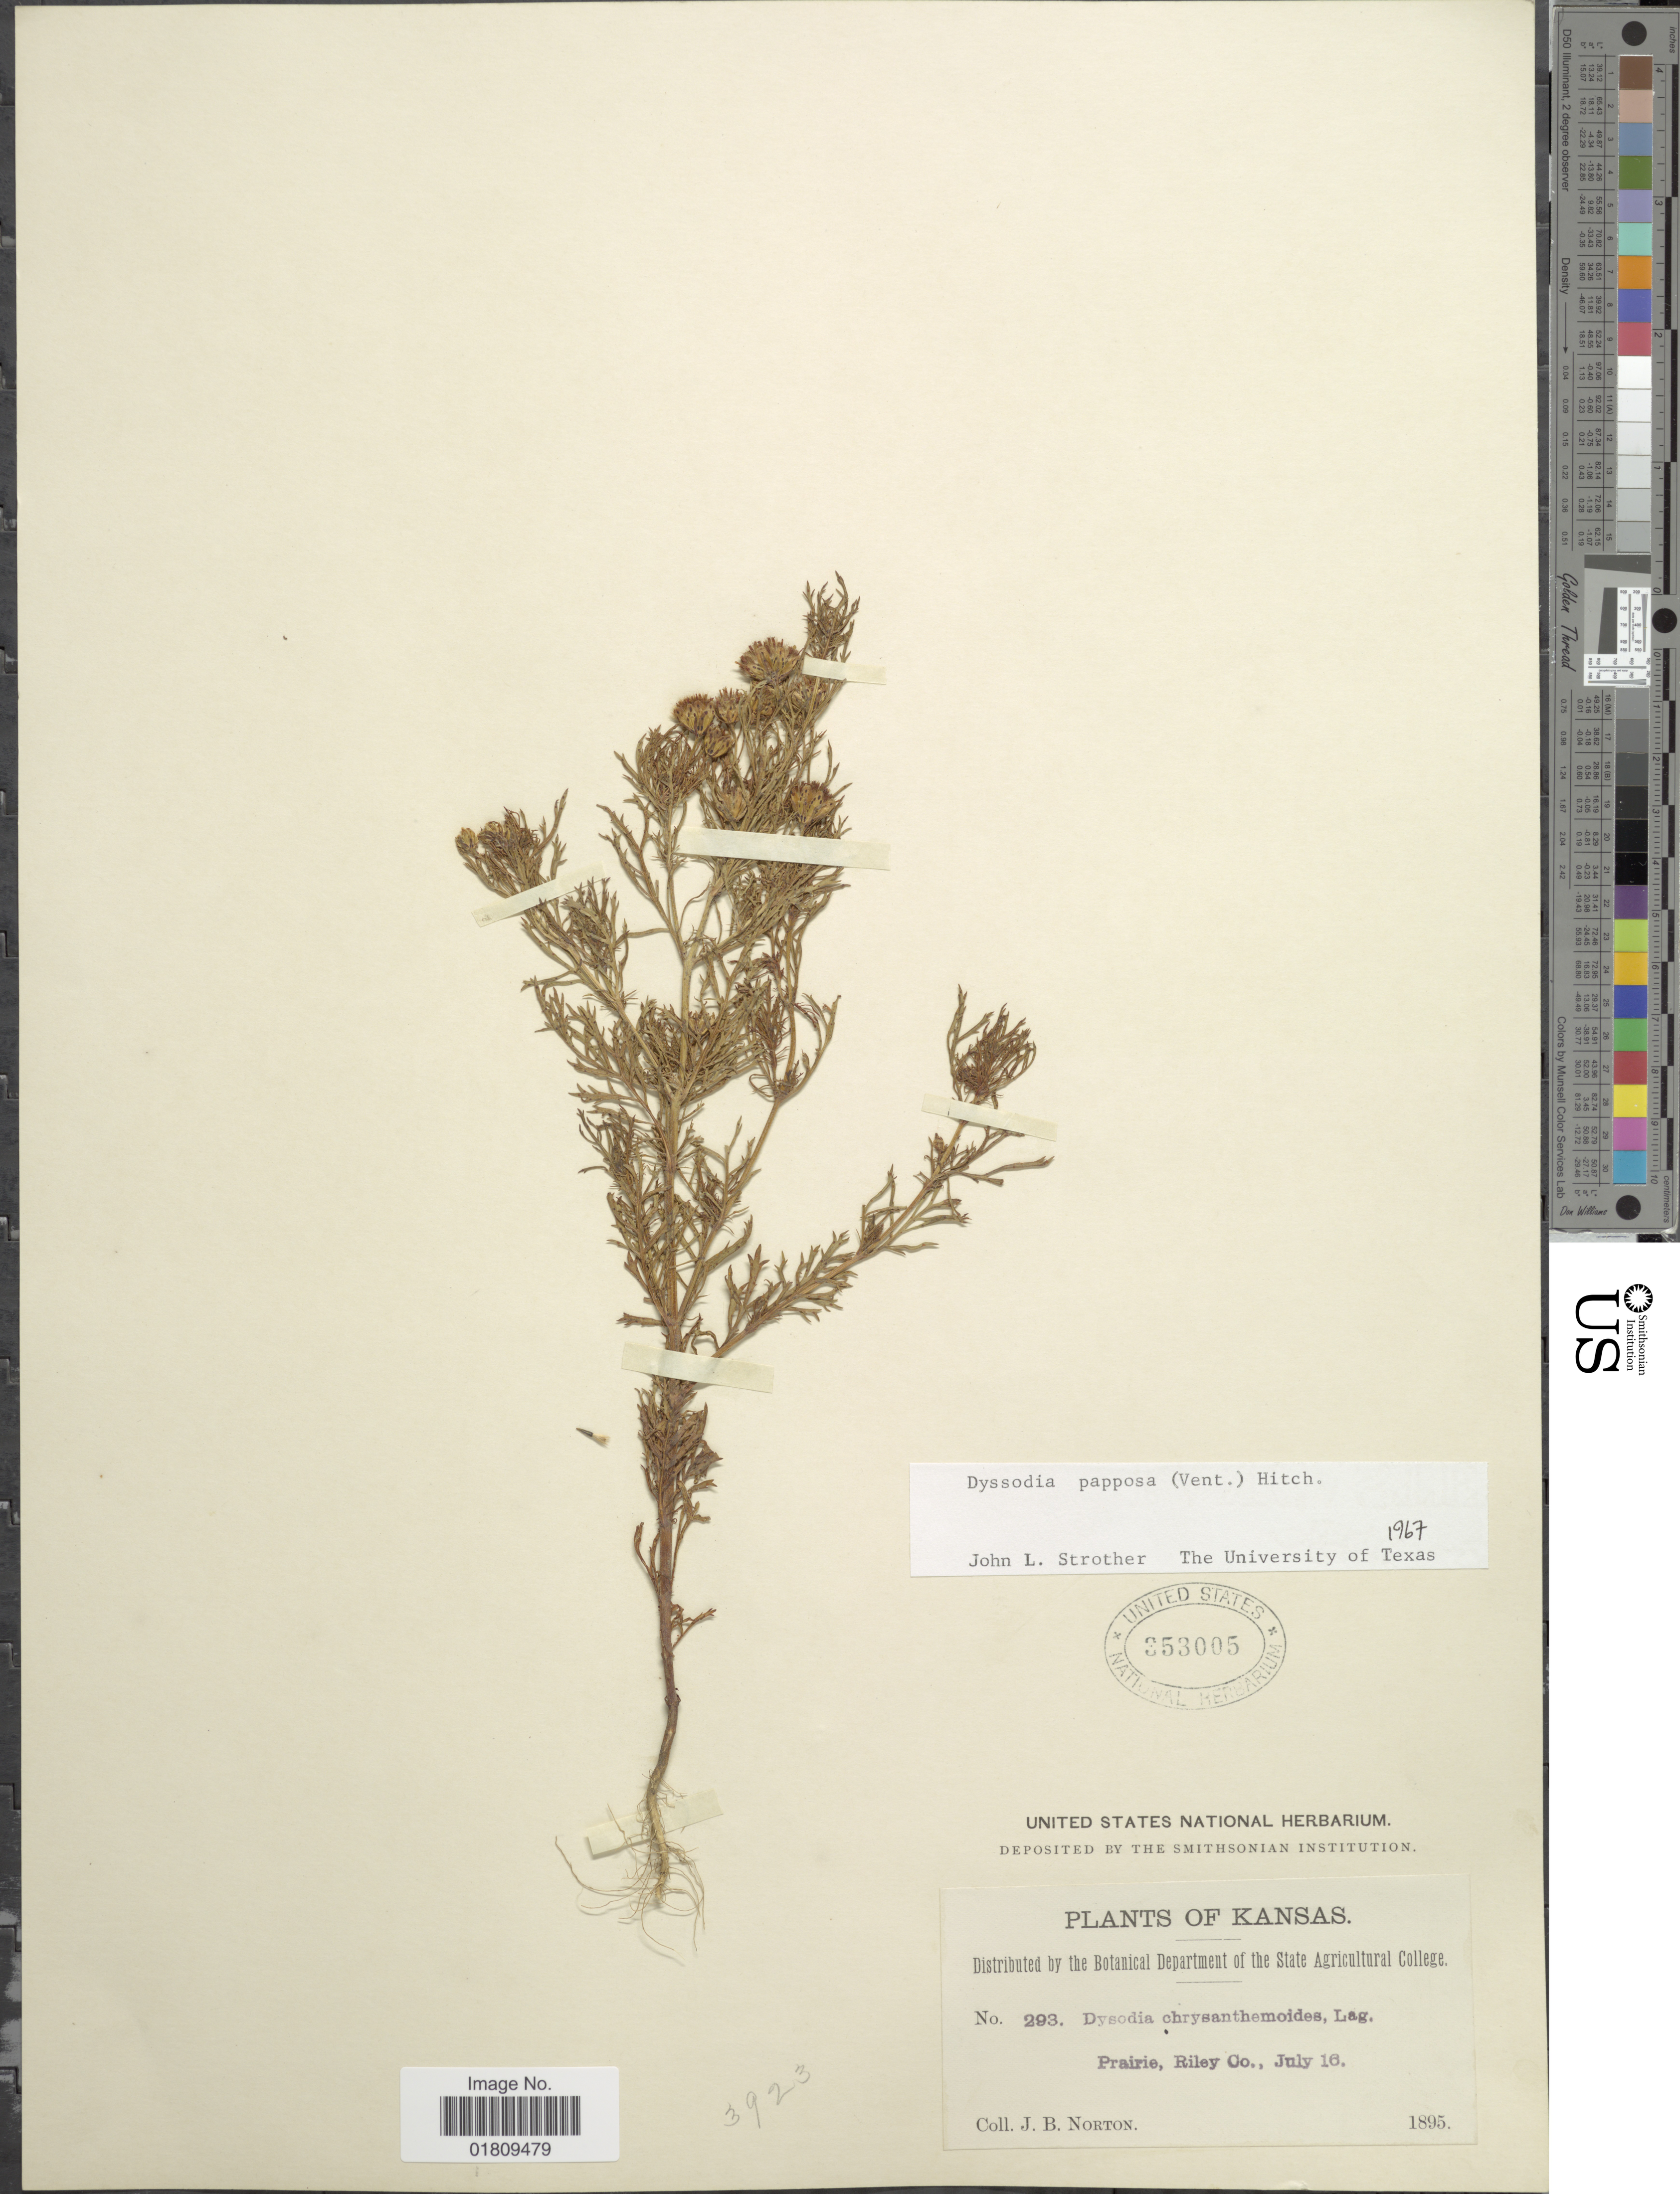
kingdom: Plantae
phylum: Tracheophyta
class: Magnoliopsida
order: Asterales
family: Asteraceae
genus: Dyssodia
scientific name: Dyssodia papposa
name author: (Vent.) Hitchc.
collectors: J. B. Norton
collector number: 293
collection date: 1895-07-16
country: United States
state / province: Kansas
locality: Prairie, RileyCo.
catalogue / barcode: US 353005